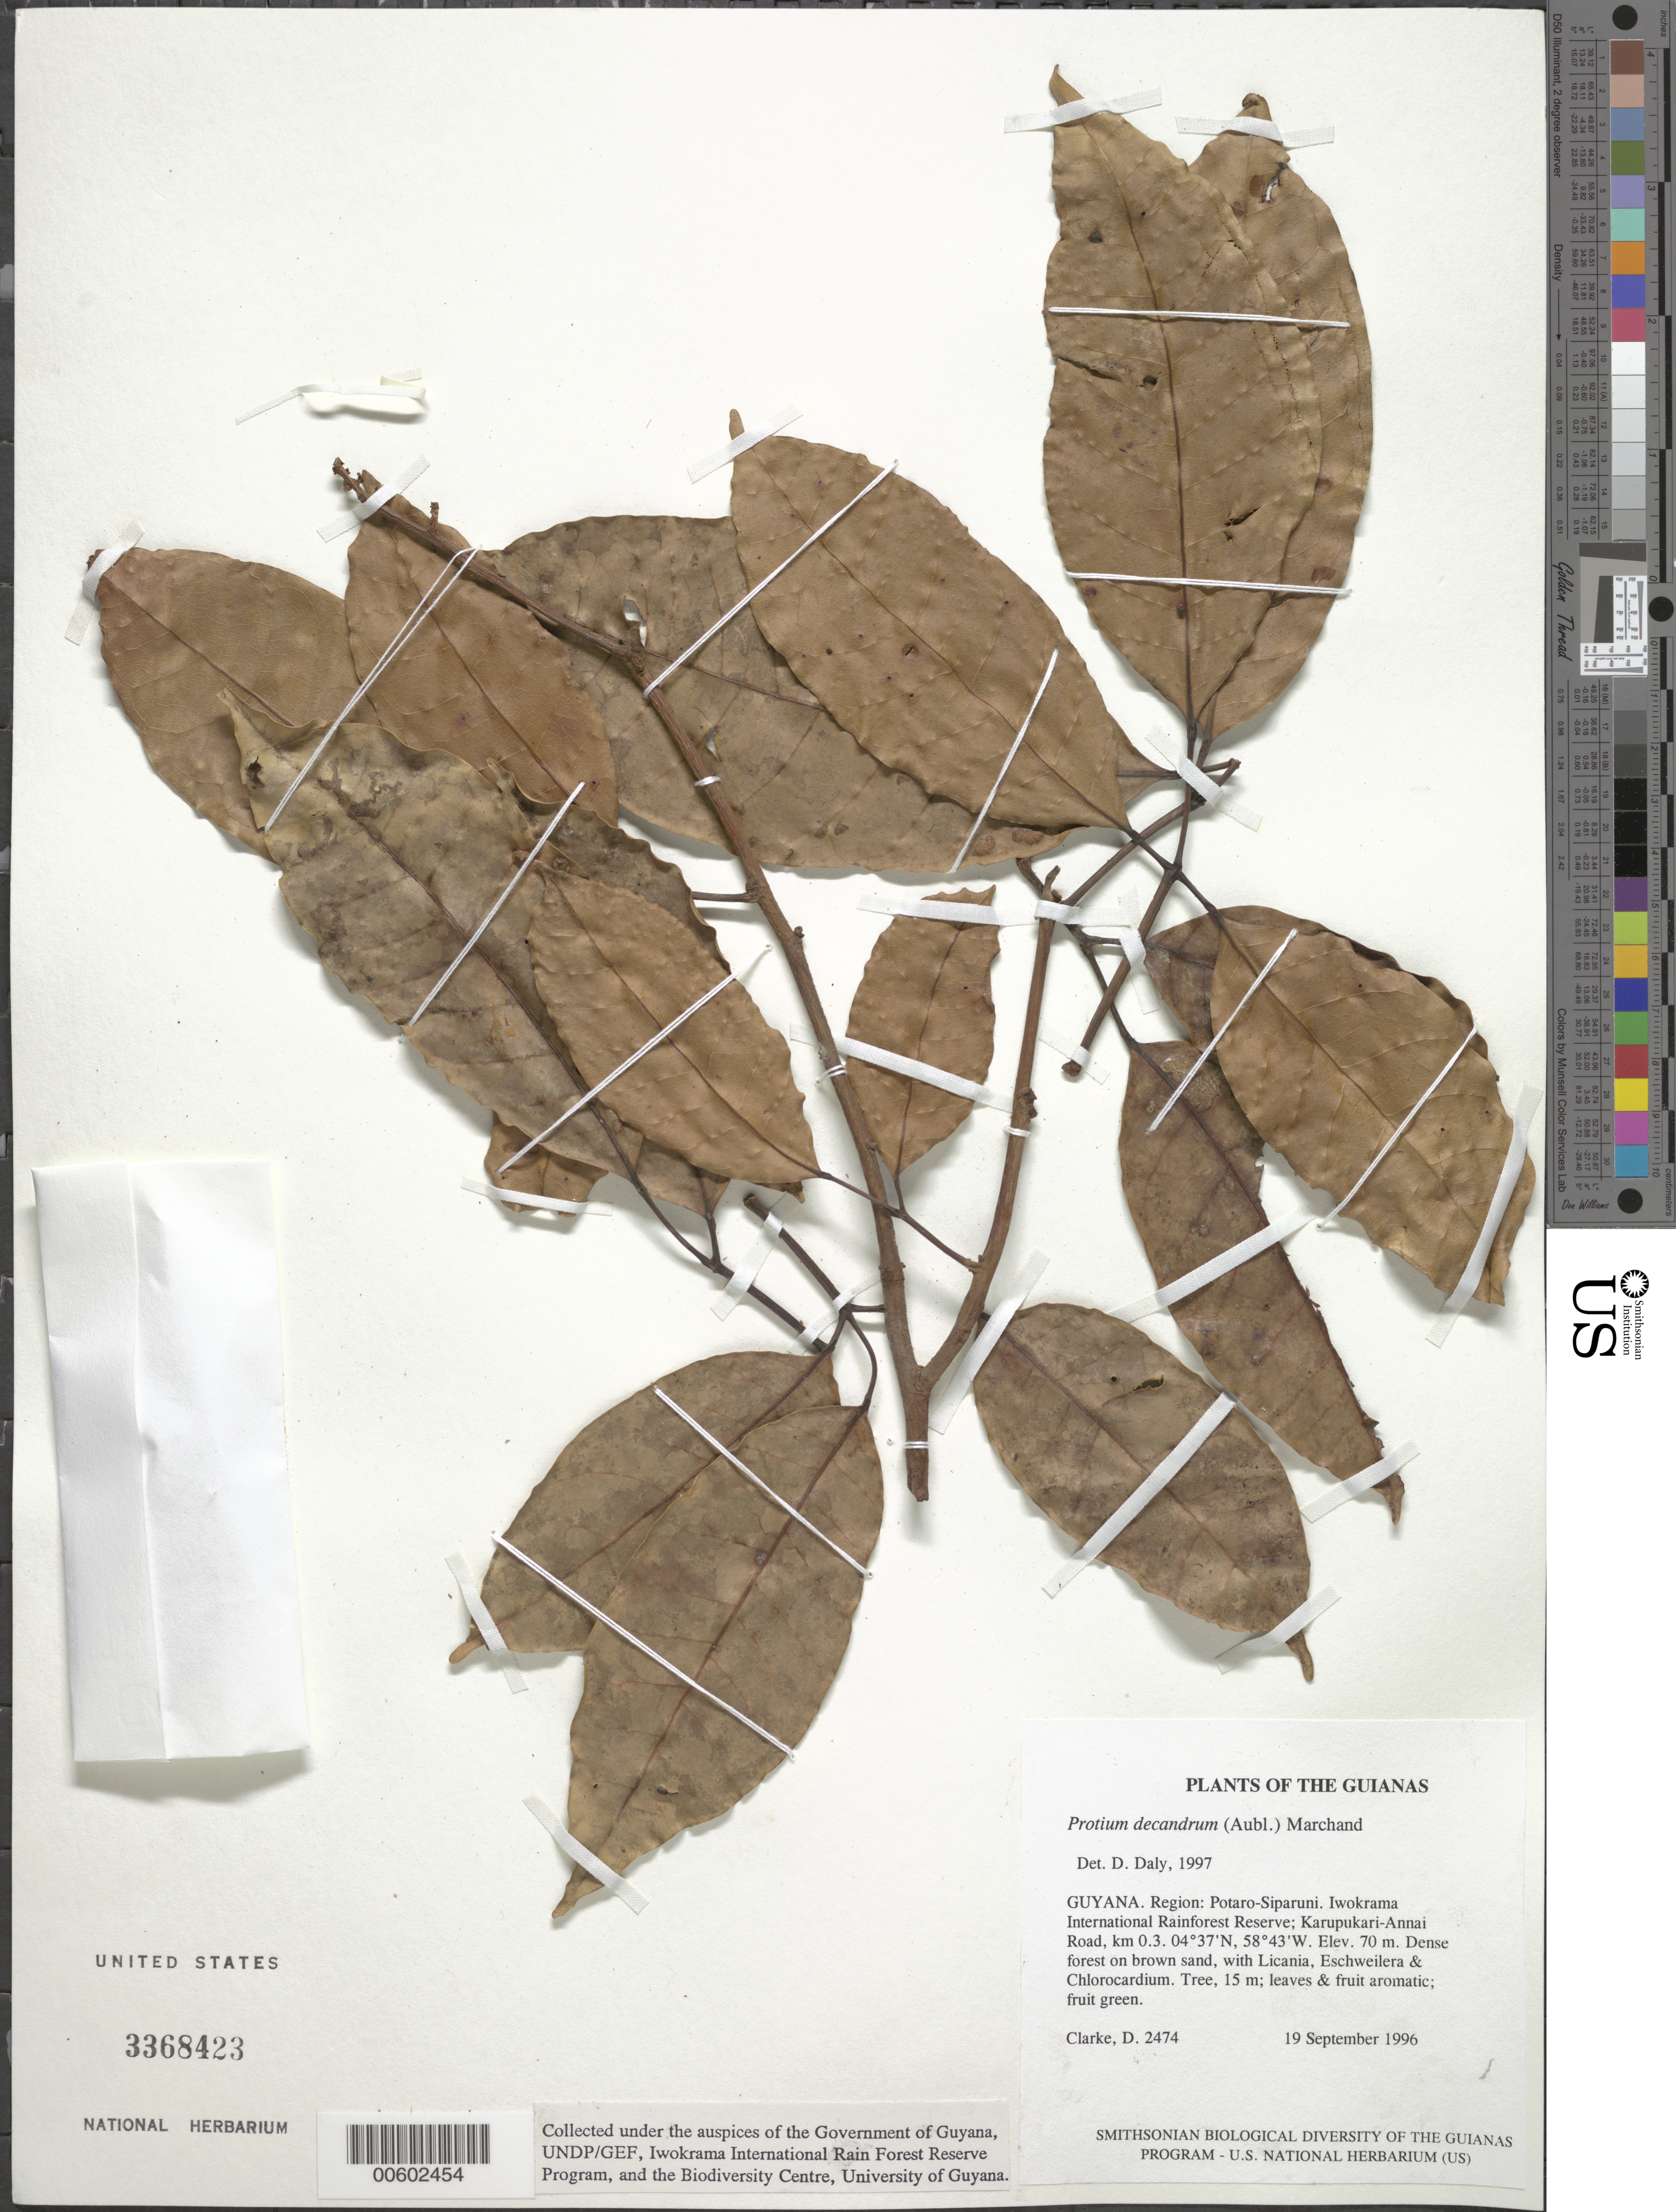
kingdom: Plantae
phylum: Tracheophyta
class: Magnoliopsida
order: Sapindales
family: Burseraceae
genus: Protium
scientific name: Protium decandrum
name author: (Aubl.) Marchand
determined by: Daly, D. C.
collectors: H. D. Clarke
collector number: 2474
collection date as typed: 19 September 1996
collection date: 1996-09-19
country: Guyana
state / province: Potaro-Siparuni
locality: Iwokrama International Rainforest Reserve; Karupukari-Annai Road, km 0.3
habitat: Dense forest on brown sand, with Licania, Eschweilera & Chlorocardium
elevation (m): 70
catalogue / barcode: US 3368423